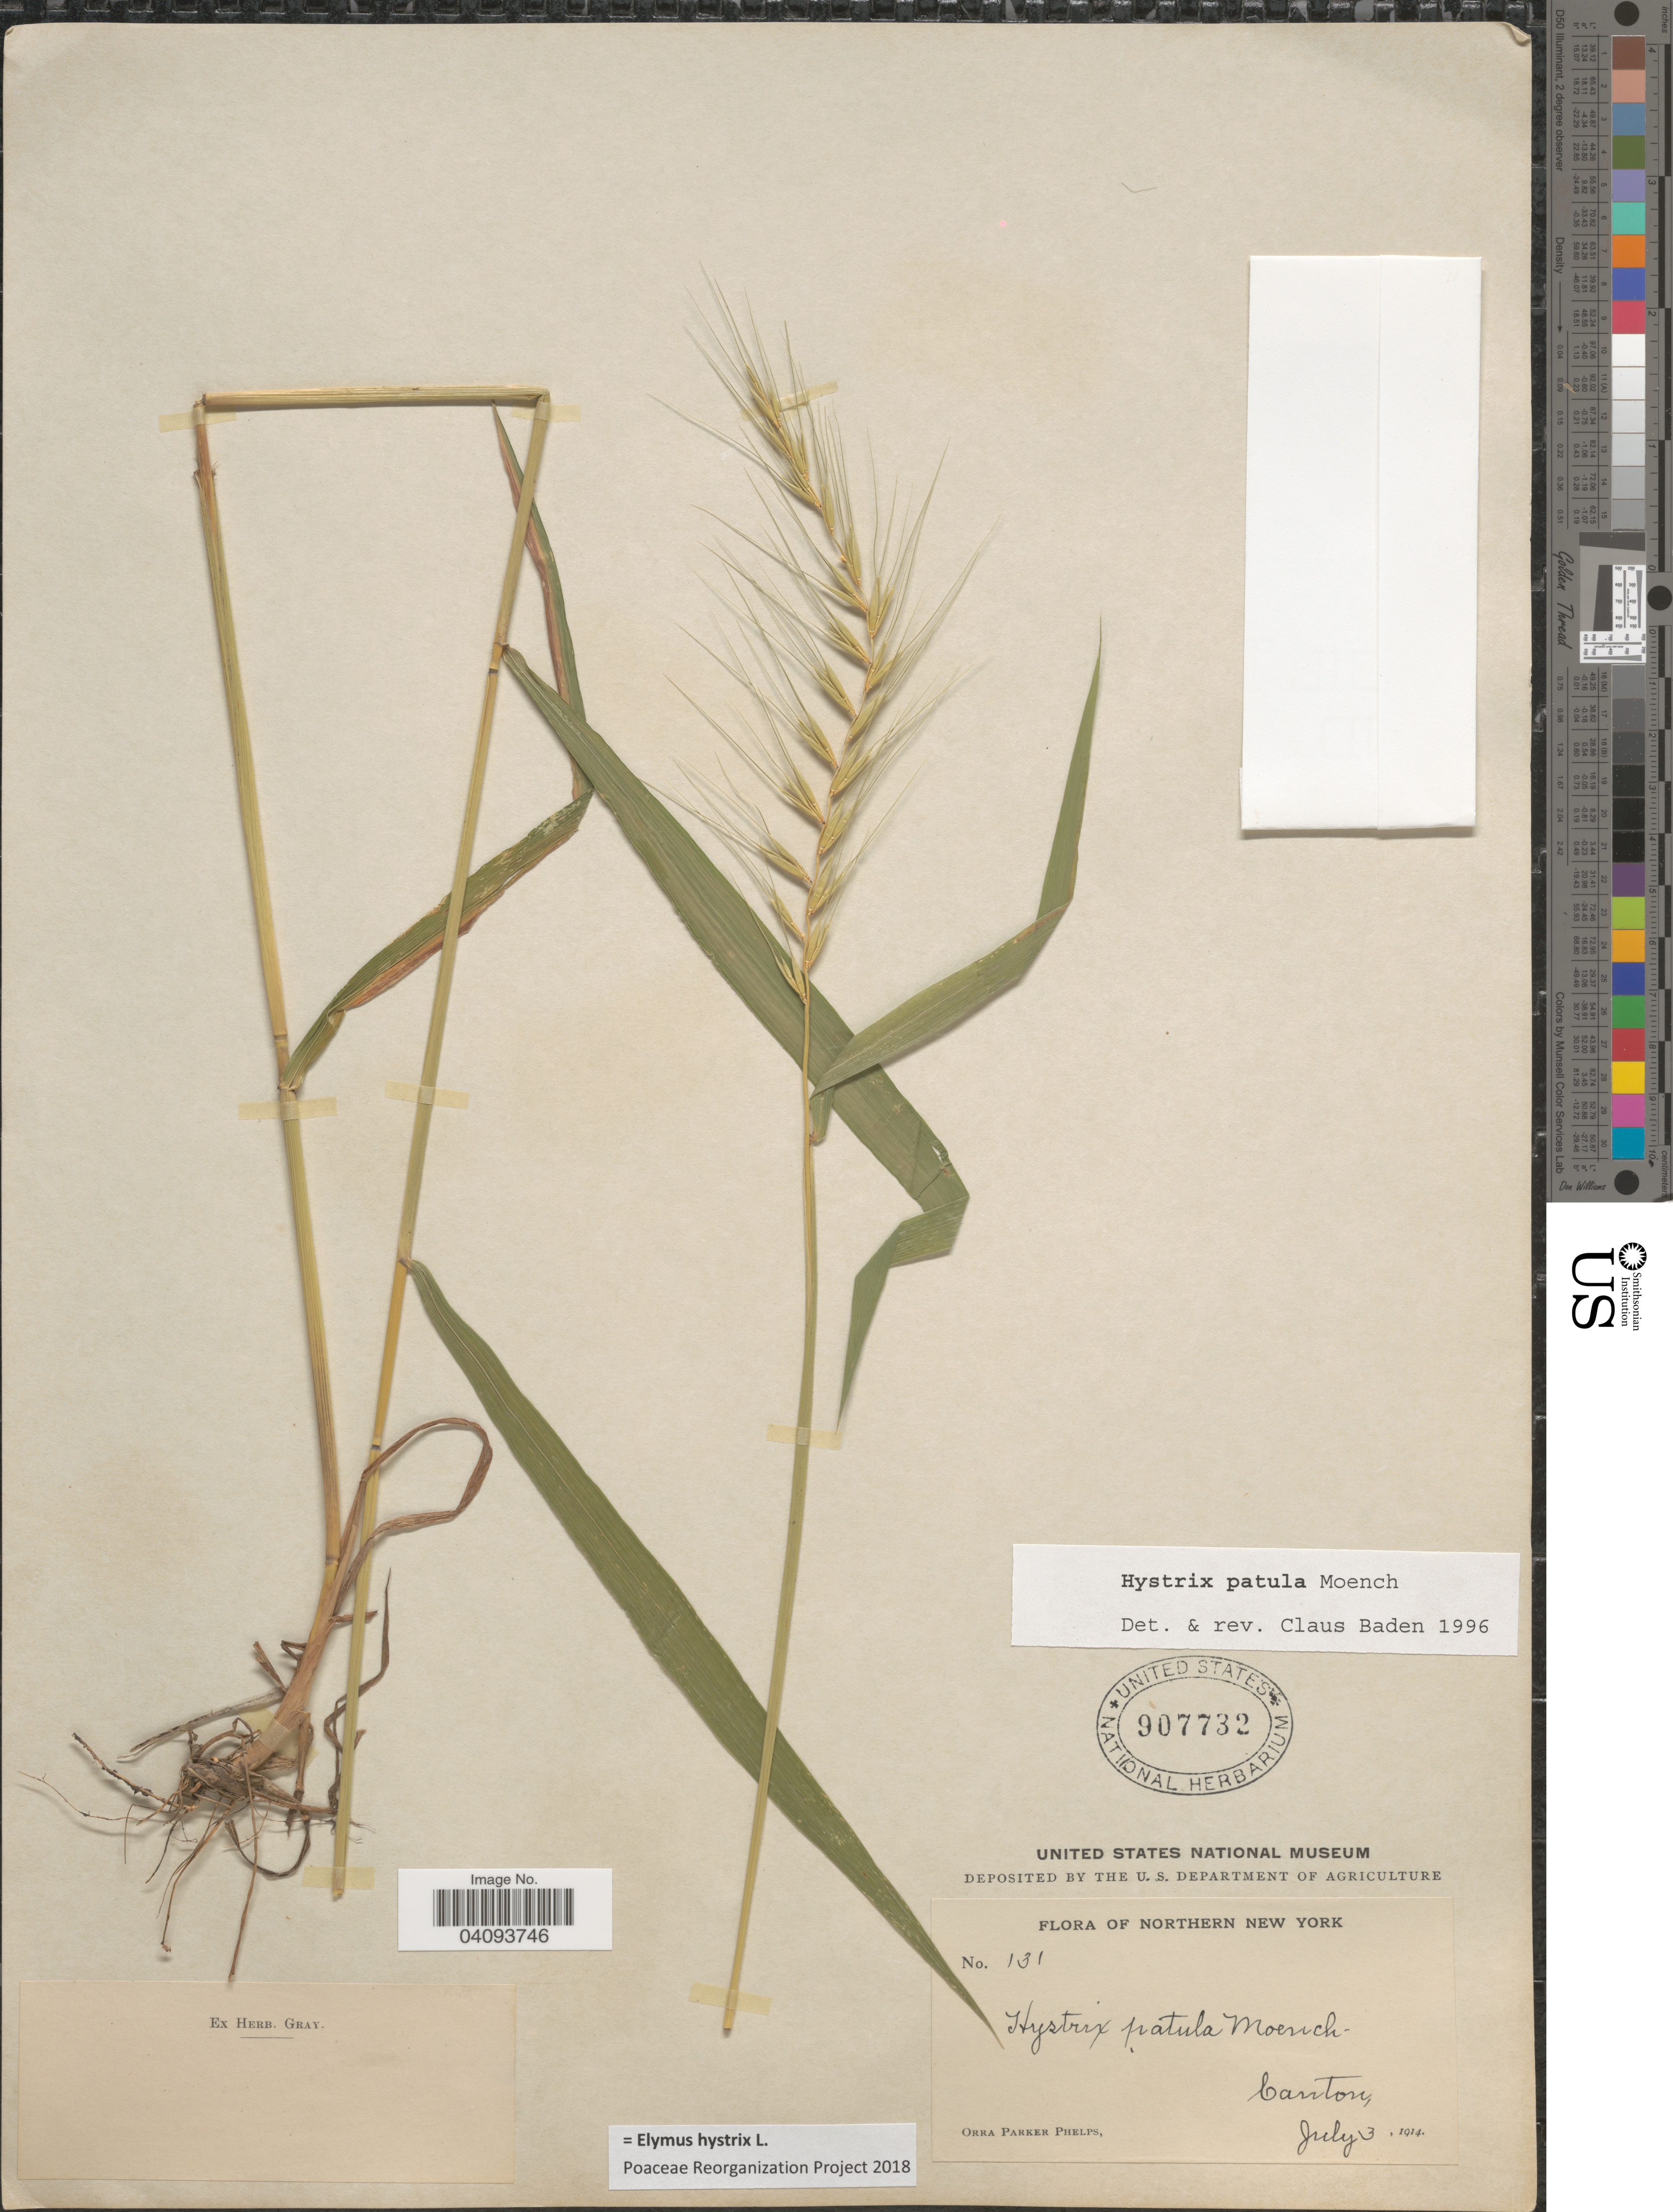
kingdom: Plantae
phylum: Tracheophyta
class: Liliopsida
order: Poales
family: Poaceae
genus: Elymus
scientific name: Elymus hystrix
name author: L.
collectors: O. P. Phelps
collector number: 131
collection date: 1914-07-03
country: United States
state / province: New York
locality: Northern New York. Cantory.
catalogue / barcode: US 907732